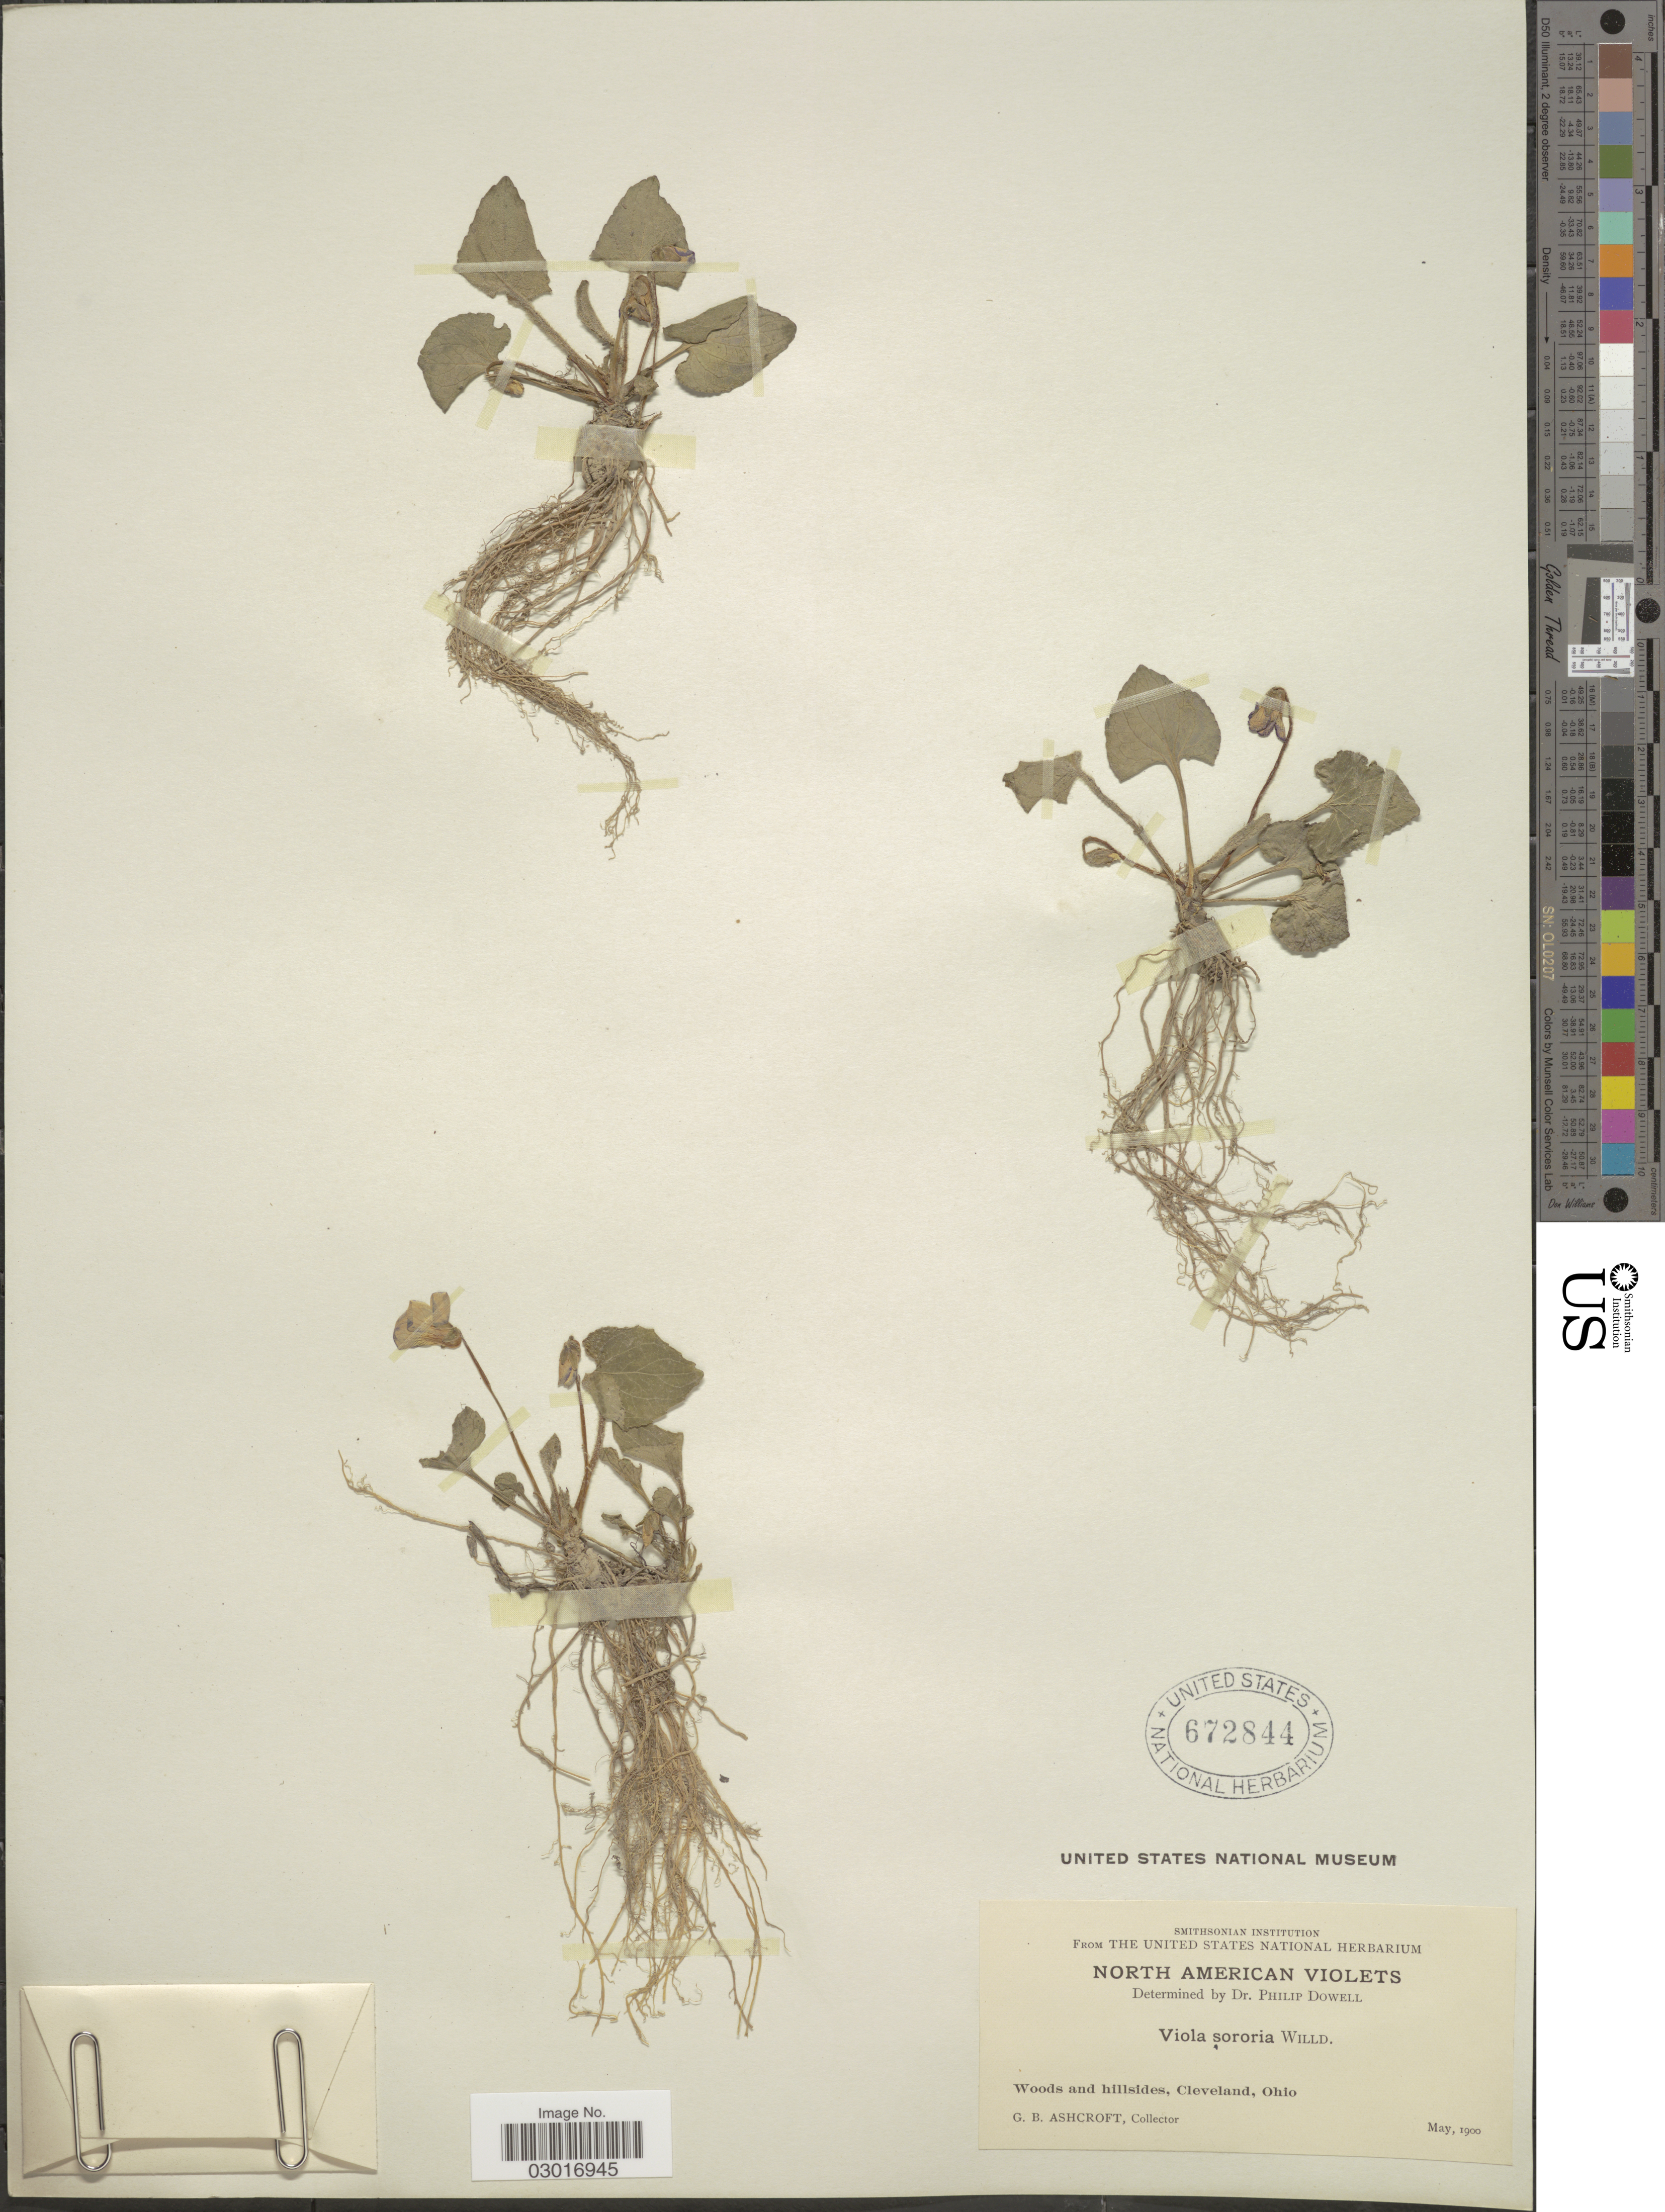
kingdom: Plantae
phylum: Tracheophyta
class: Magnoliopsida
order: Malpighiales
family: Violaceae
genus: Viola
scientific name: Viola sororia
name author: Willd.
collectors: G. Ashcroft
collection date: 1900-05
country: United States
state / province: Ohio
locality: Woods and hillsides, Cleveland.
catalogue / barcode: US 672844